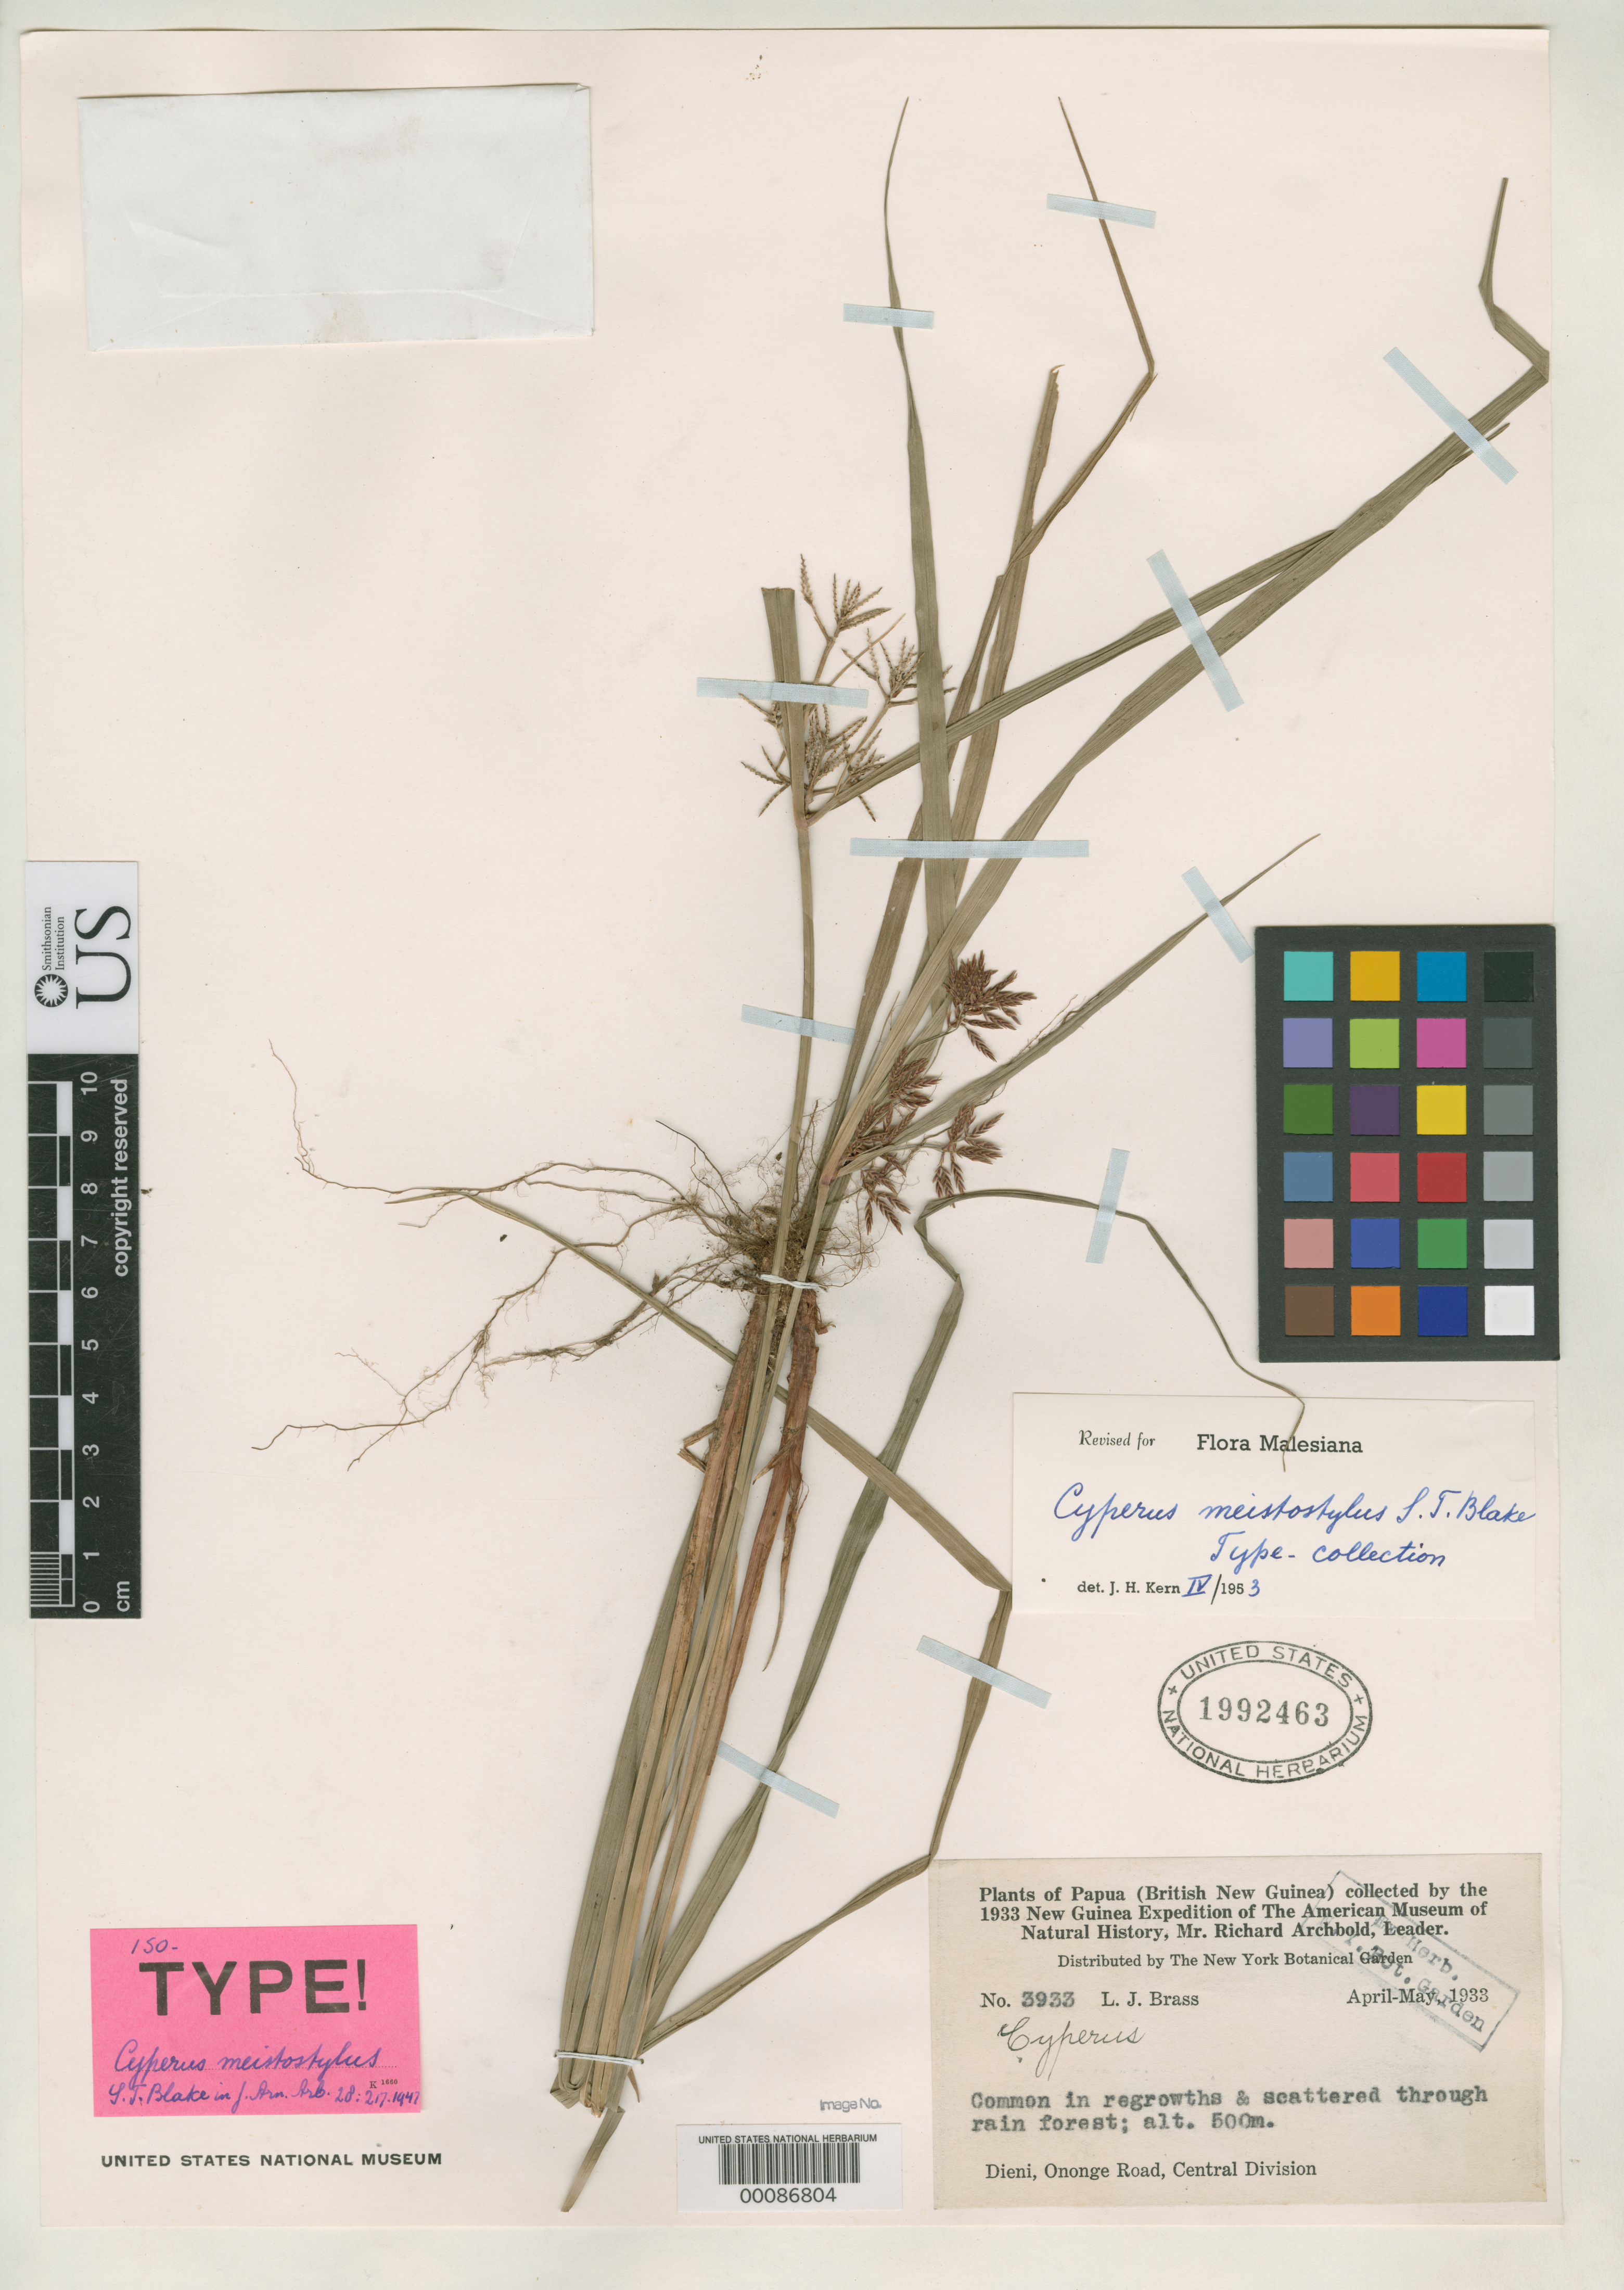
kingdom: Plantae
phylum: Tracheophyta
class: Liliopsida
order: Poales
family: Cyperaceae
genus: Cyperus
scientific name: Cyperus meistostylus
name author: S.T. Blake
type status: Isotype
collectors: L. J. Brass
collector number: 3933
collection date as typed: Apr 1933 to -- May 1933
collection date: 1933-04/1933-05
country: Papua New Guinea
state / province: Central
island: New Guinea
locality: Dieni, Ononge road.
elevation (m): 500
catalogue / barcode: US 1992463